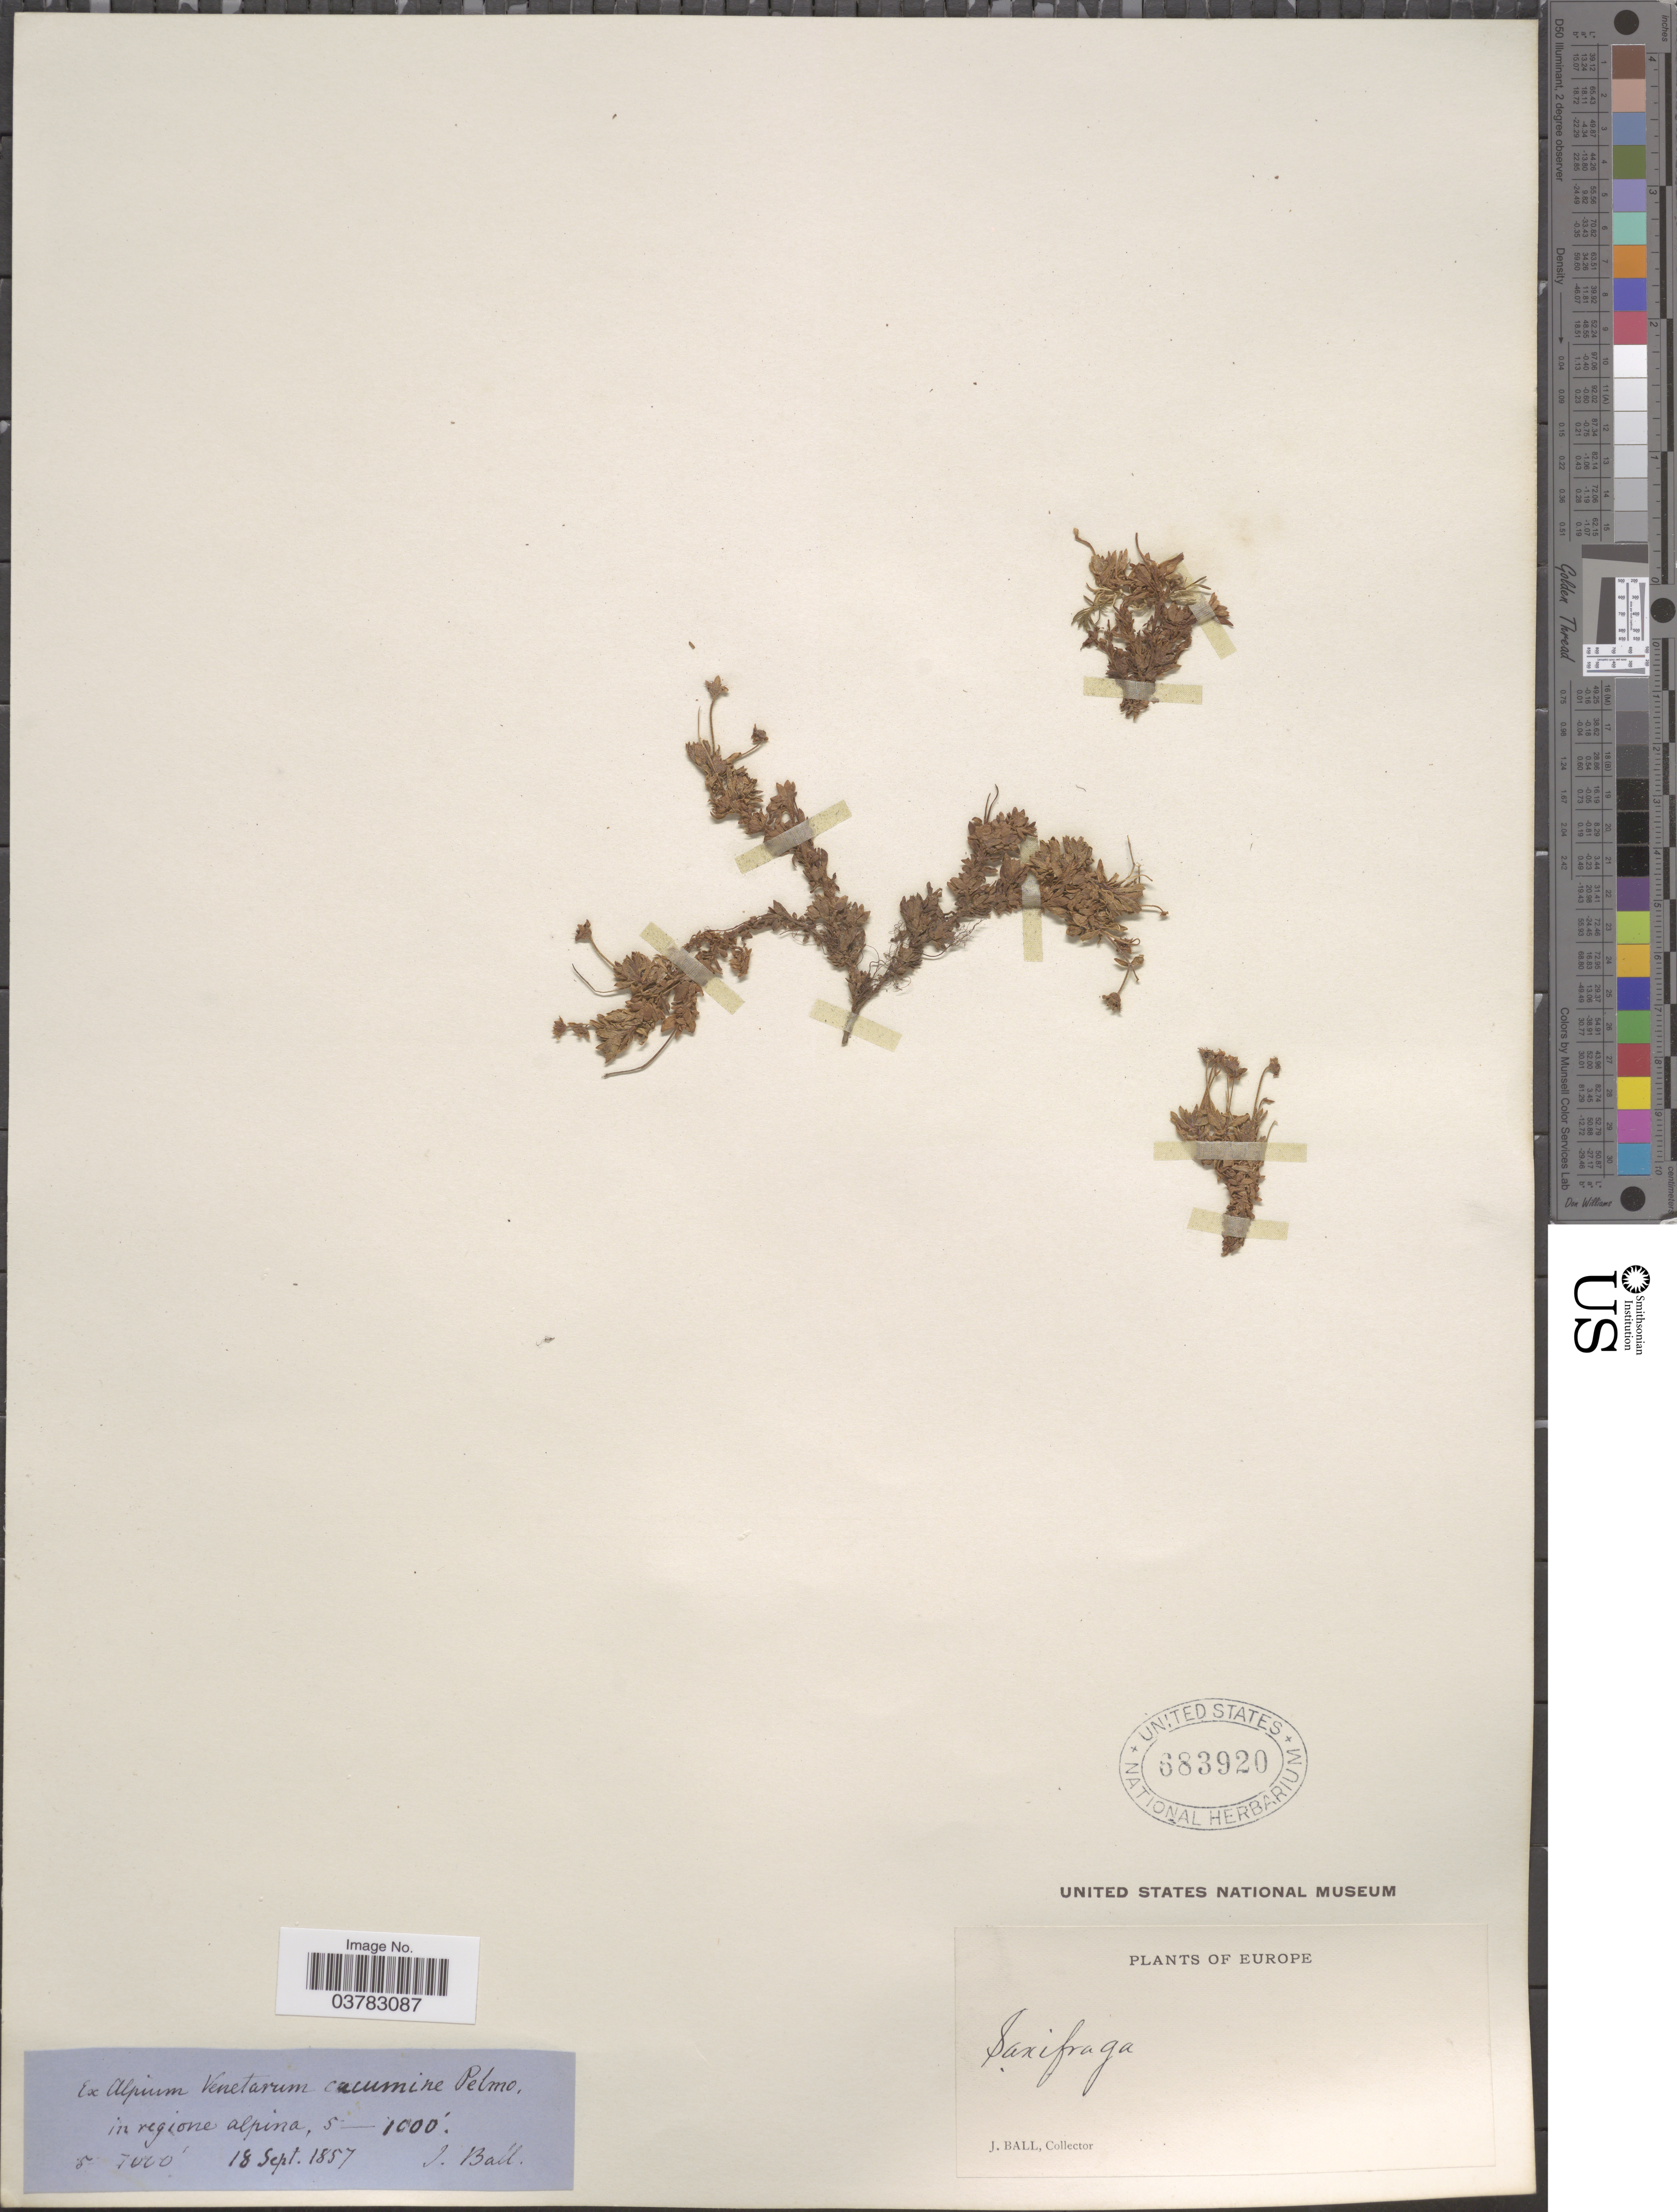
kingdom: Plantae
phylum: Tracheophyta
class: Magnoliopsida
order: Saxifragales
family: Saxifragaceae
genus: Saxifraga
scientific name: Saxifraga sp.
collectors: J. Ball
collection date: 1857-09-18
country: Italy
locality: Ex Alpium Venetarum cacumine Pelmo, in regione alpina. Europe.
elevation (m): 305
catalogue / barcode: US 683920